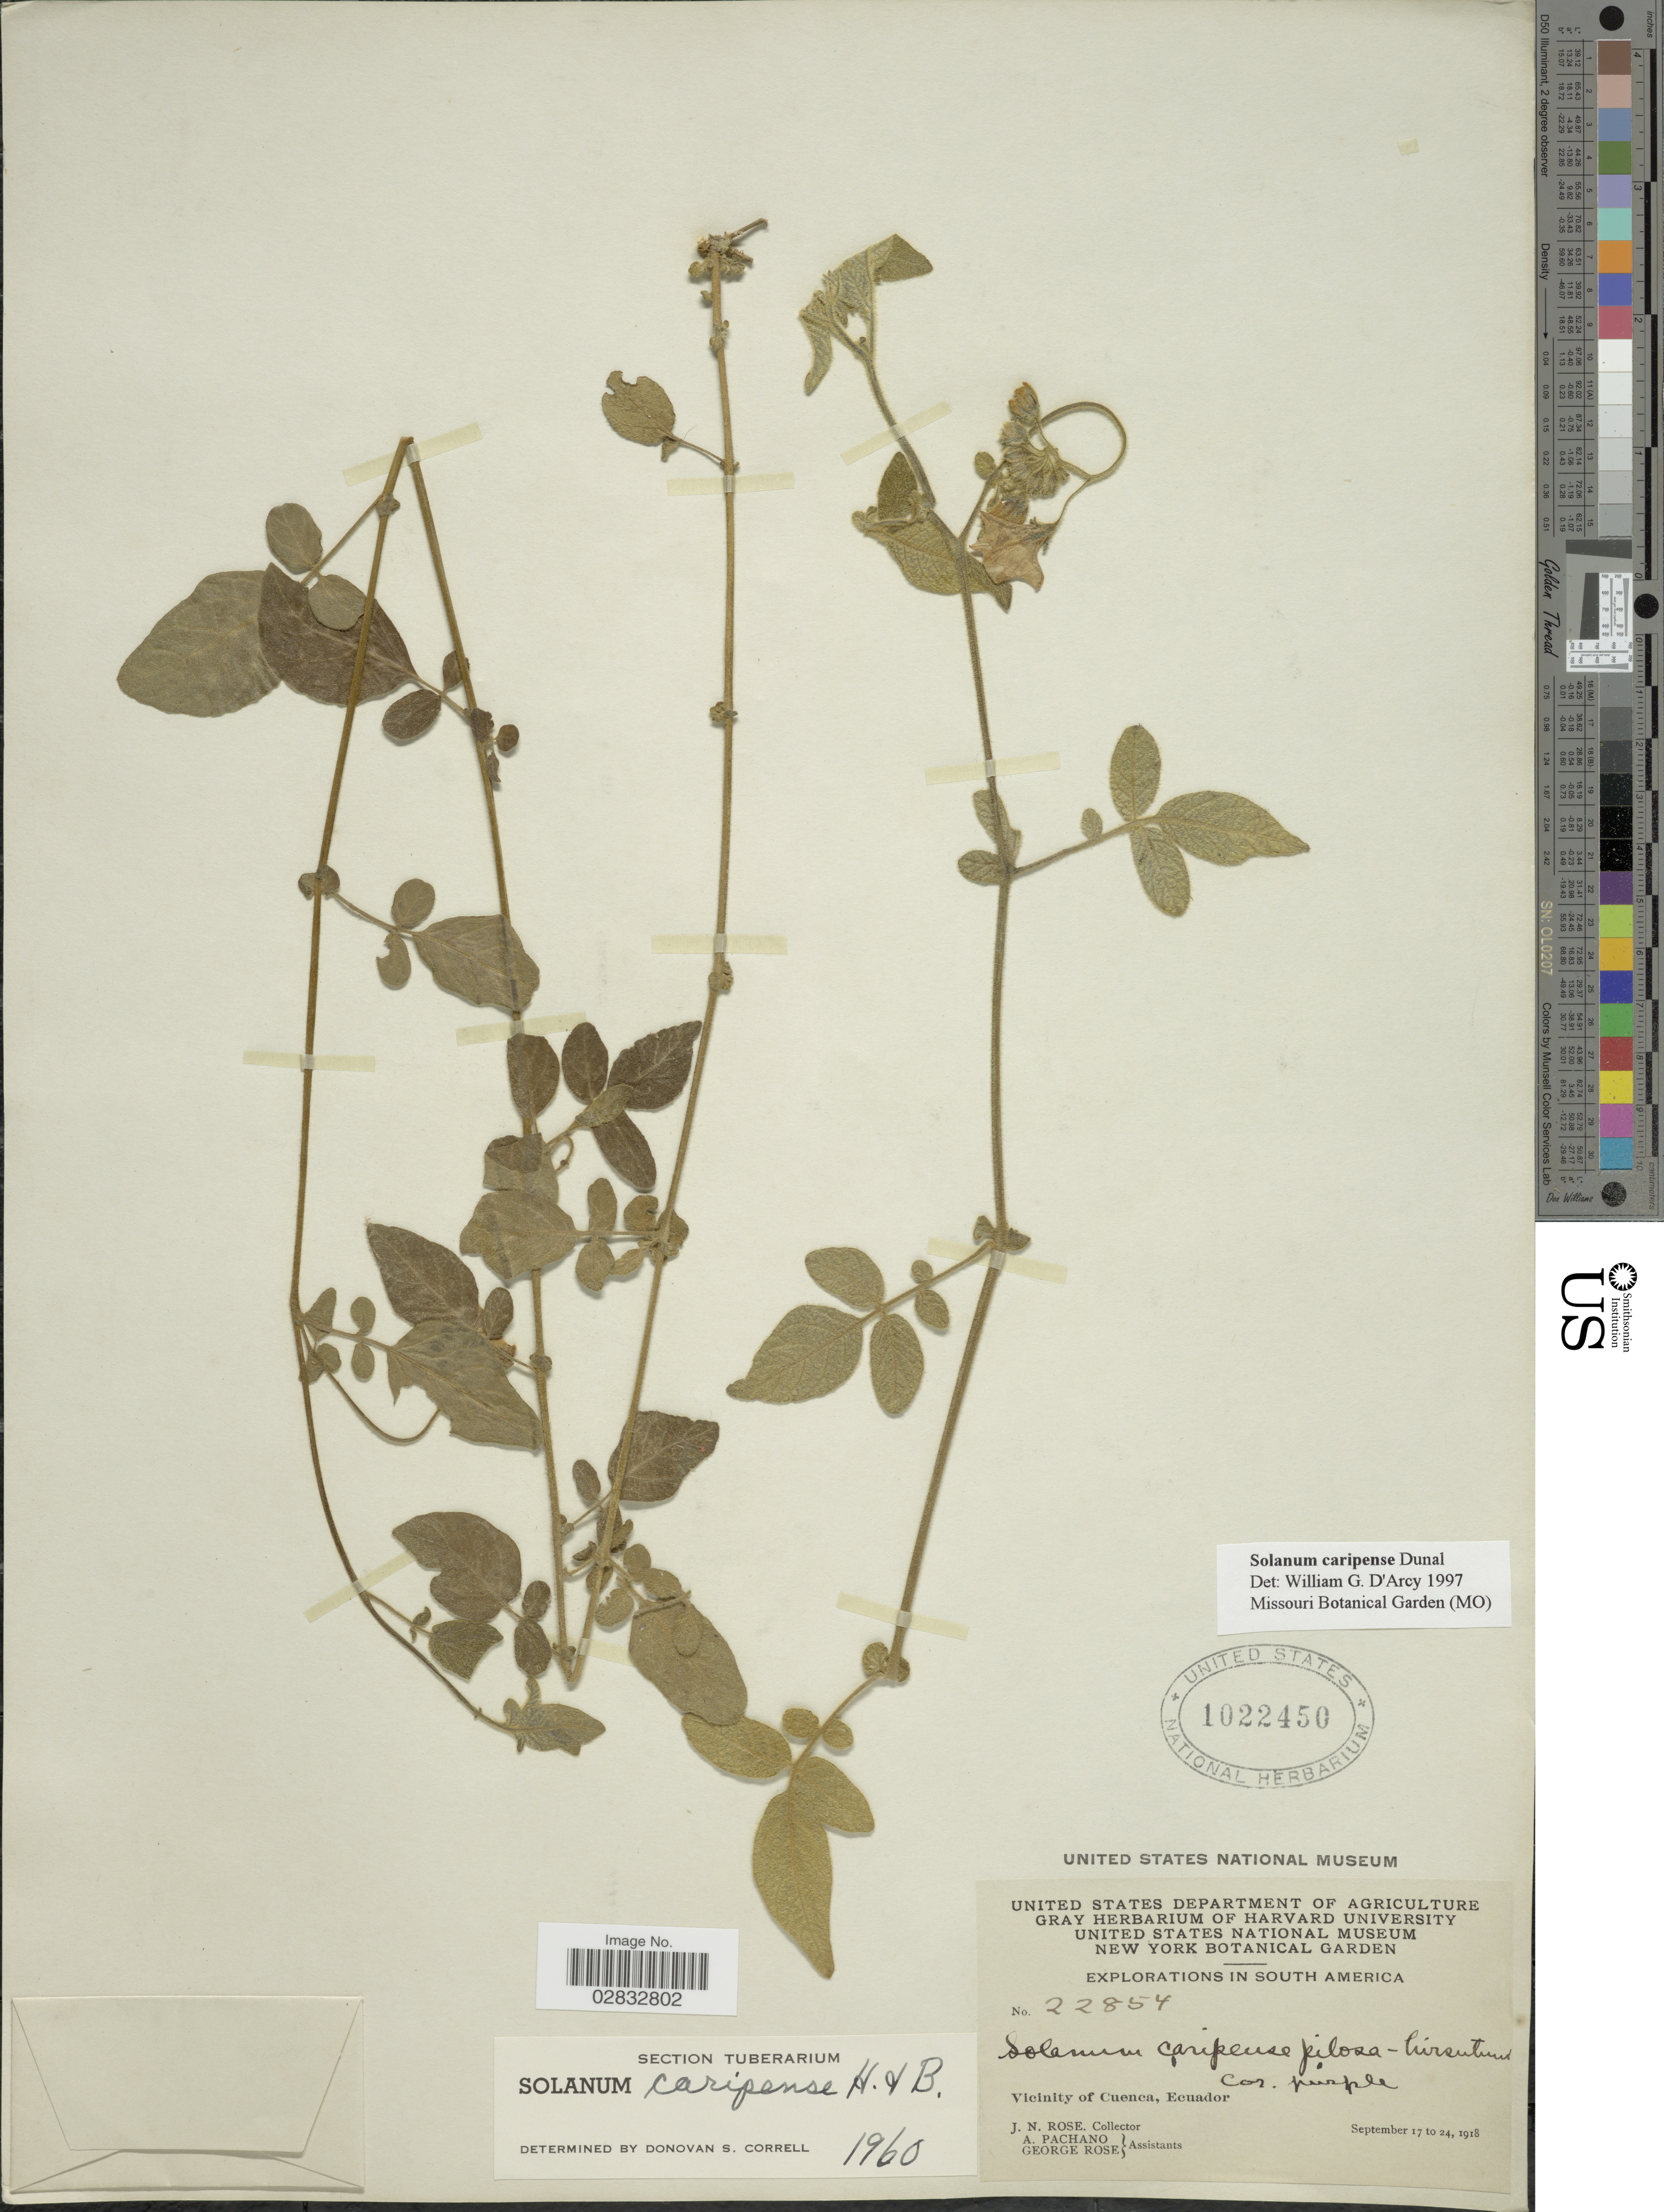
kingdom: Plantae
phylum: Tracheophyta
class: Magnoliopsida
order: Solanales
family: Solanaceae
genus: Solanum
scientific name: Solanum caripense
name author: Humb. & Bonpl. ex Dunal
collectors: J. N. Rose, A. Pachano & G. Rose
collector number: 22854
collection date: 1918-09-17/1918-09-24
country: Ecuador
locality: Vicinity of Cuenca.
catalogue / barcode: US 1022450